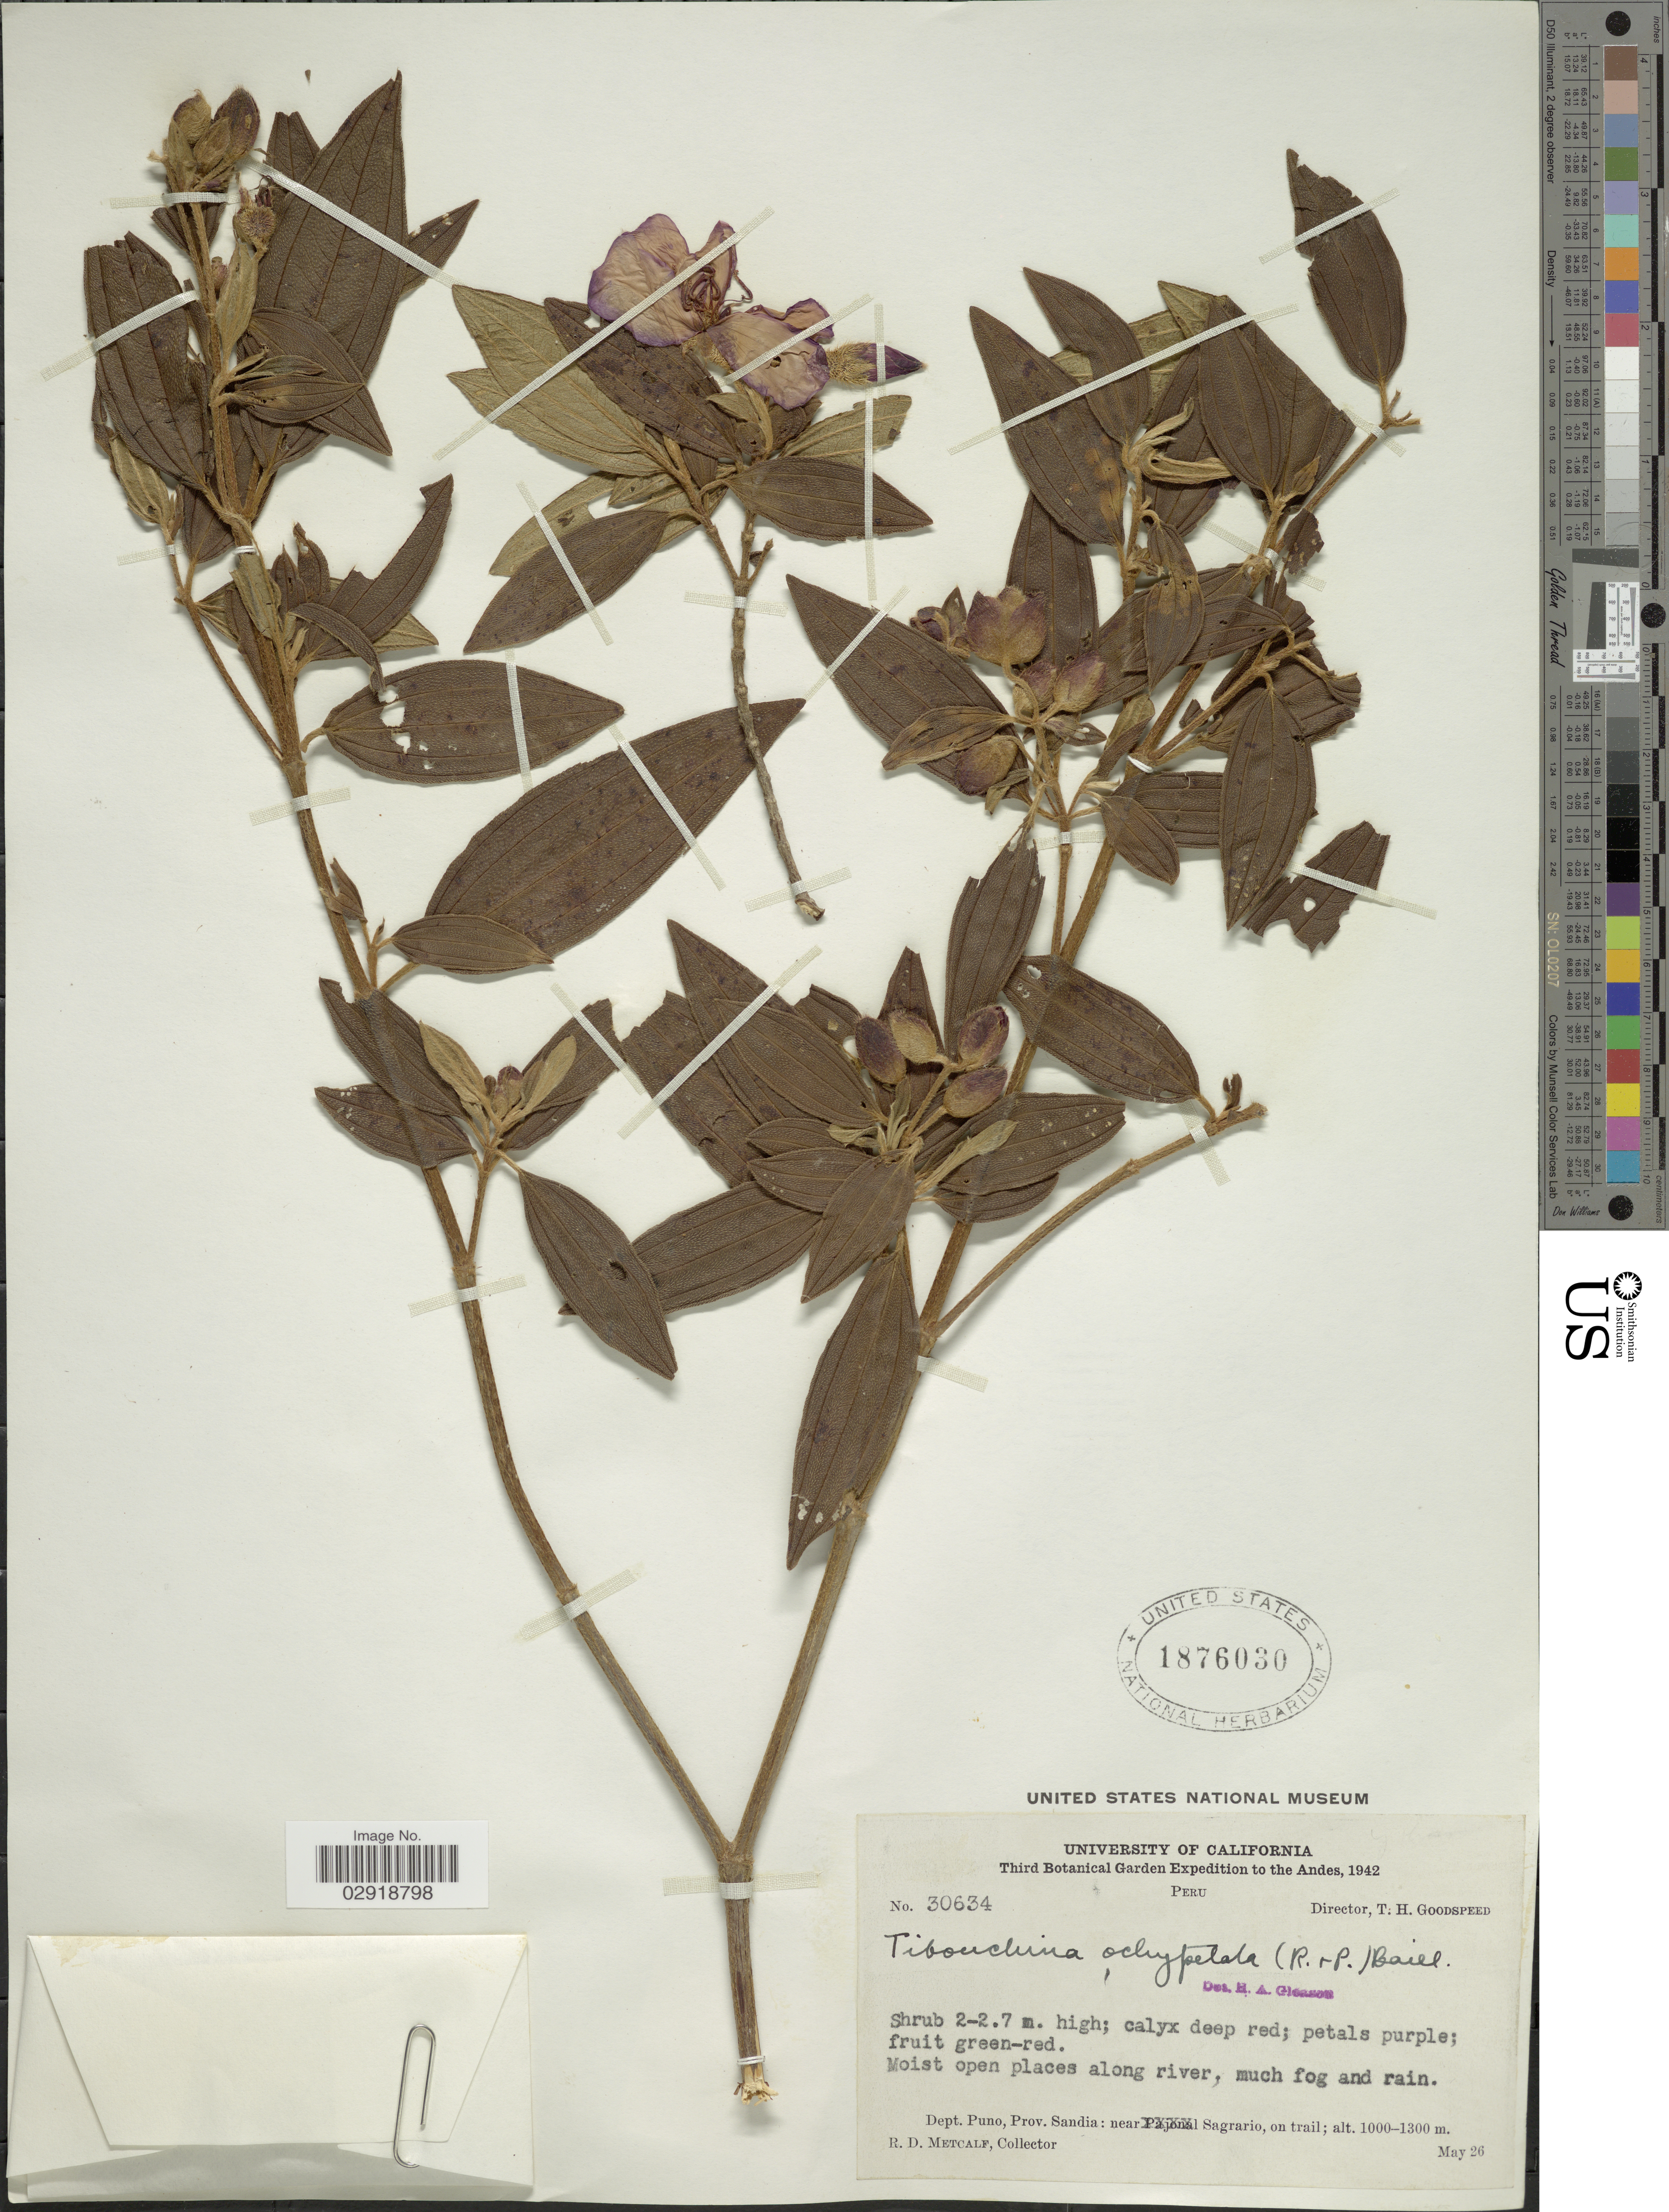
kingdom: Plantae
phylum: Tracheophyta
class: Magnoliopsida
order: Myrtales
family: Melastomataceae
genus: Pleroma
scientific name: Pleroma ochypetalum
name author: (Ruiz & Pav.) D. Don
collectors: R. D. Metcalf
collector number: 30634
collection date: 1942-05-26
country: Peru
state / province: Puno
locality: The Andes. Dept. Puno, Prov. Sandia: near Sagrario, on trail.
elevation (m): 1000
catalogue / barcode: US 1876030